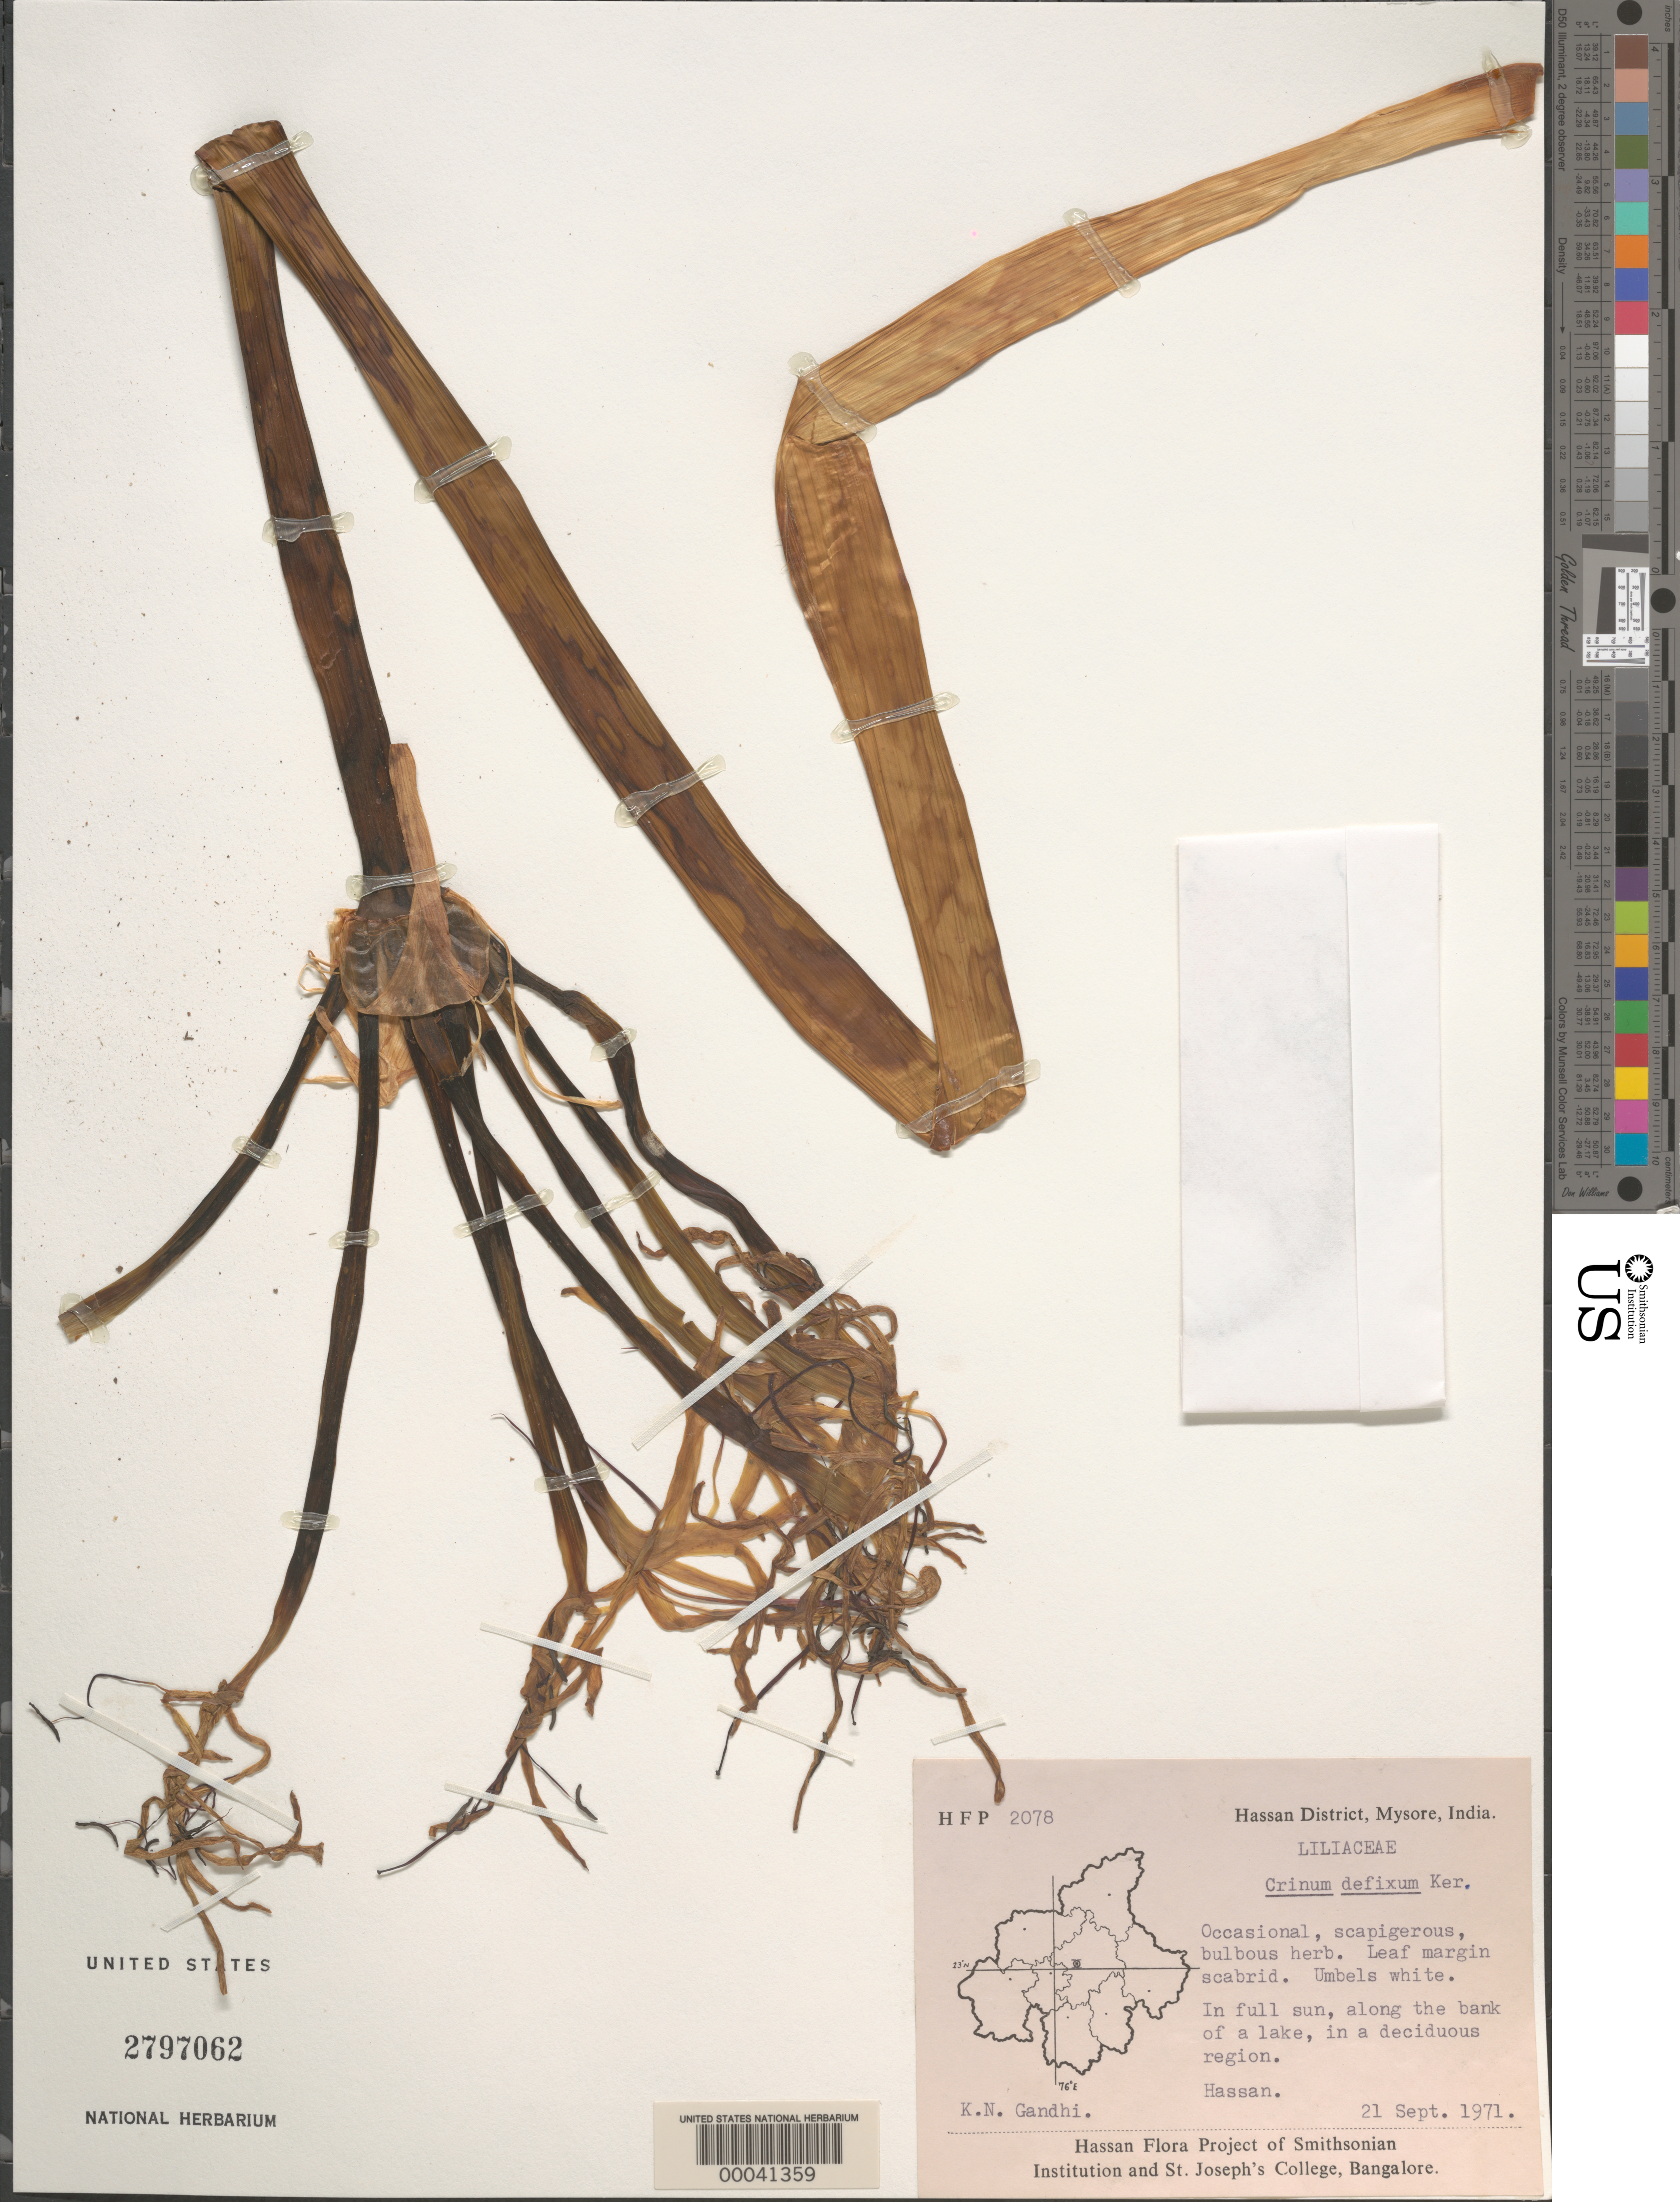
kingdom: Plantae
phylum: Tracheophyta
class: Liliopsida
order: Asparagales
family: Amaryllidaceae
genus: Crinum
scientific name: Crinum defixum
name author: Ker Gawl.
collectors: K. N. Gandhi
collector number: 2078 Hfp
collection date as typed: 21 Sep 1971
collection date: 1971-09-21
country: India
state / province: Karnataka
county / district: Hassan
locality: Hassan, mysore state [mysore state = karnataka.]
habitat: In full sun, along bank of a lake, in deciduous region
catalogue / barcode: US 2797062